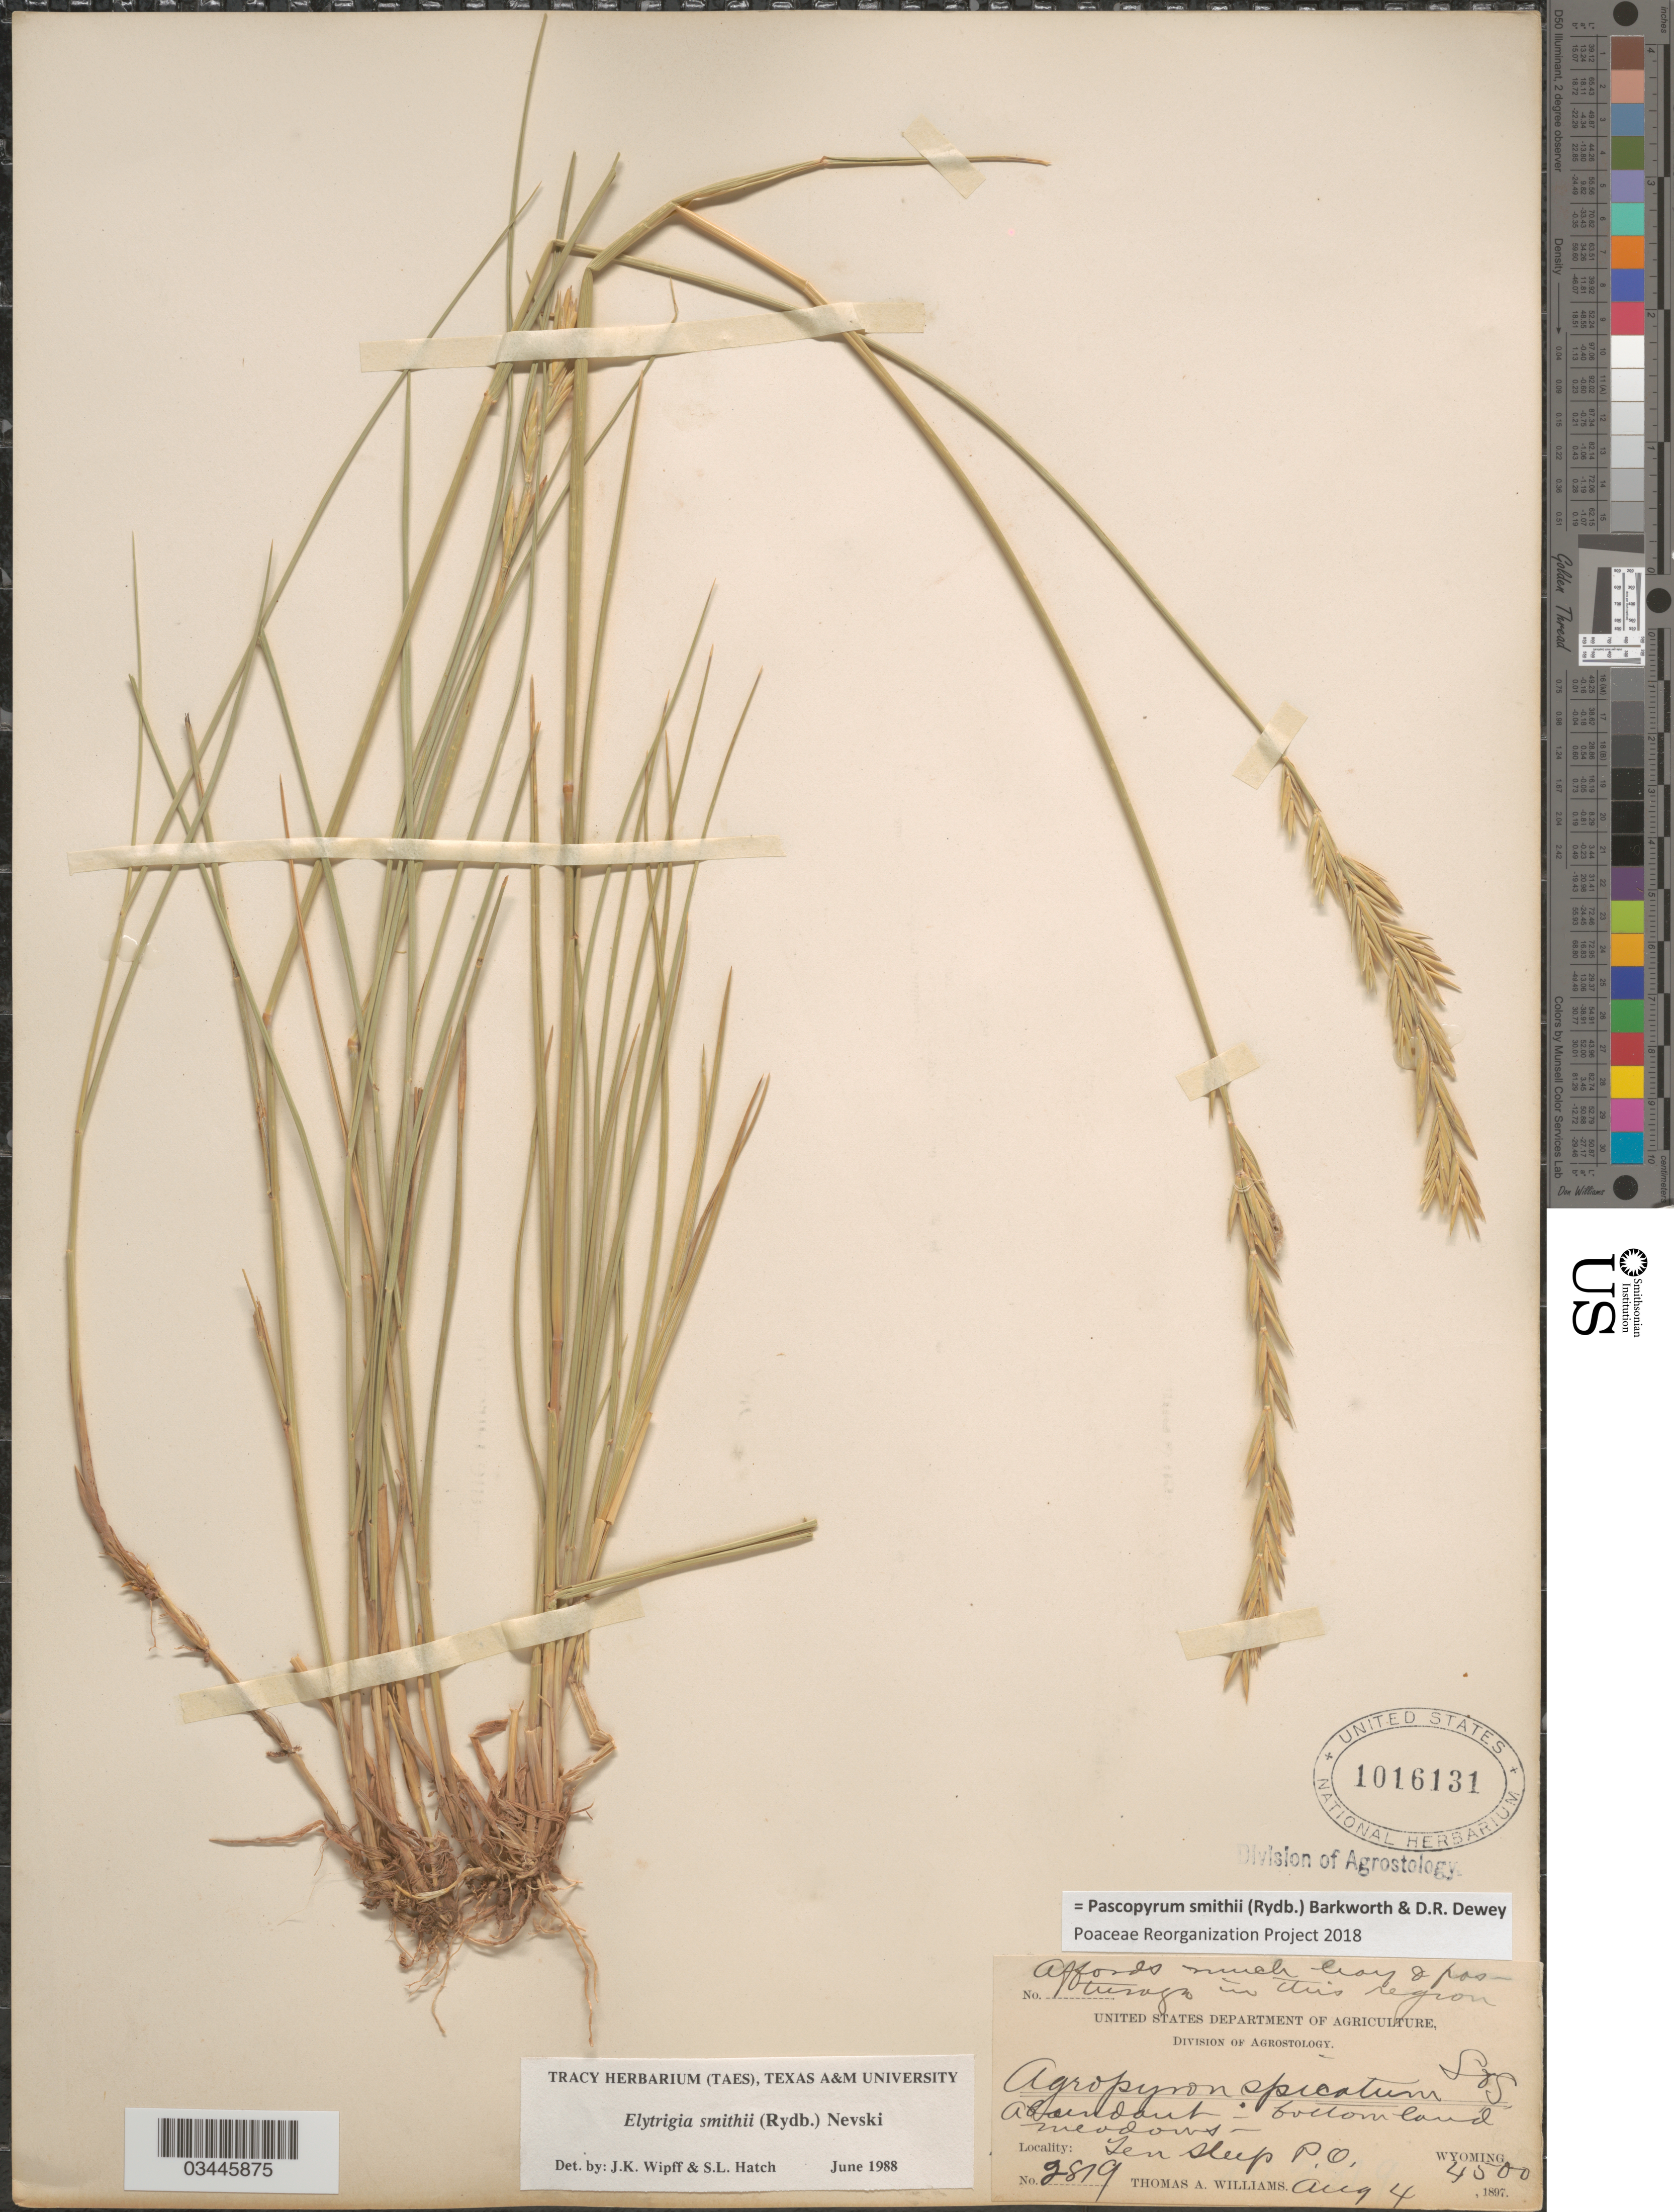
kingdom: Plantae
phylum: Tracheophyta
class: Liliopsida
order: Poales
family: Poaceae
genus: Pascopyrum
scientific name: Pascopyrum smithii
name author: (Rydb.) Barkworth & Dewey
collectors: T. A. Williams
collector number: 2819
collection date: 1897-08-04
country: United States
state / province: Wyoming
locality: Ten Sleep P. O.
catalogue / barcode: US 1016131